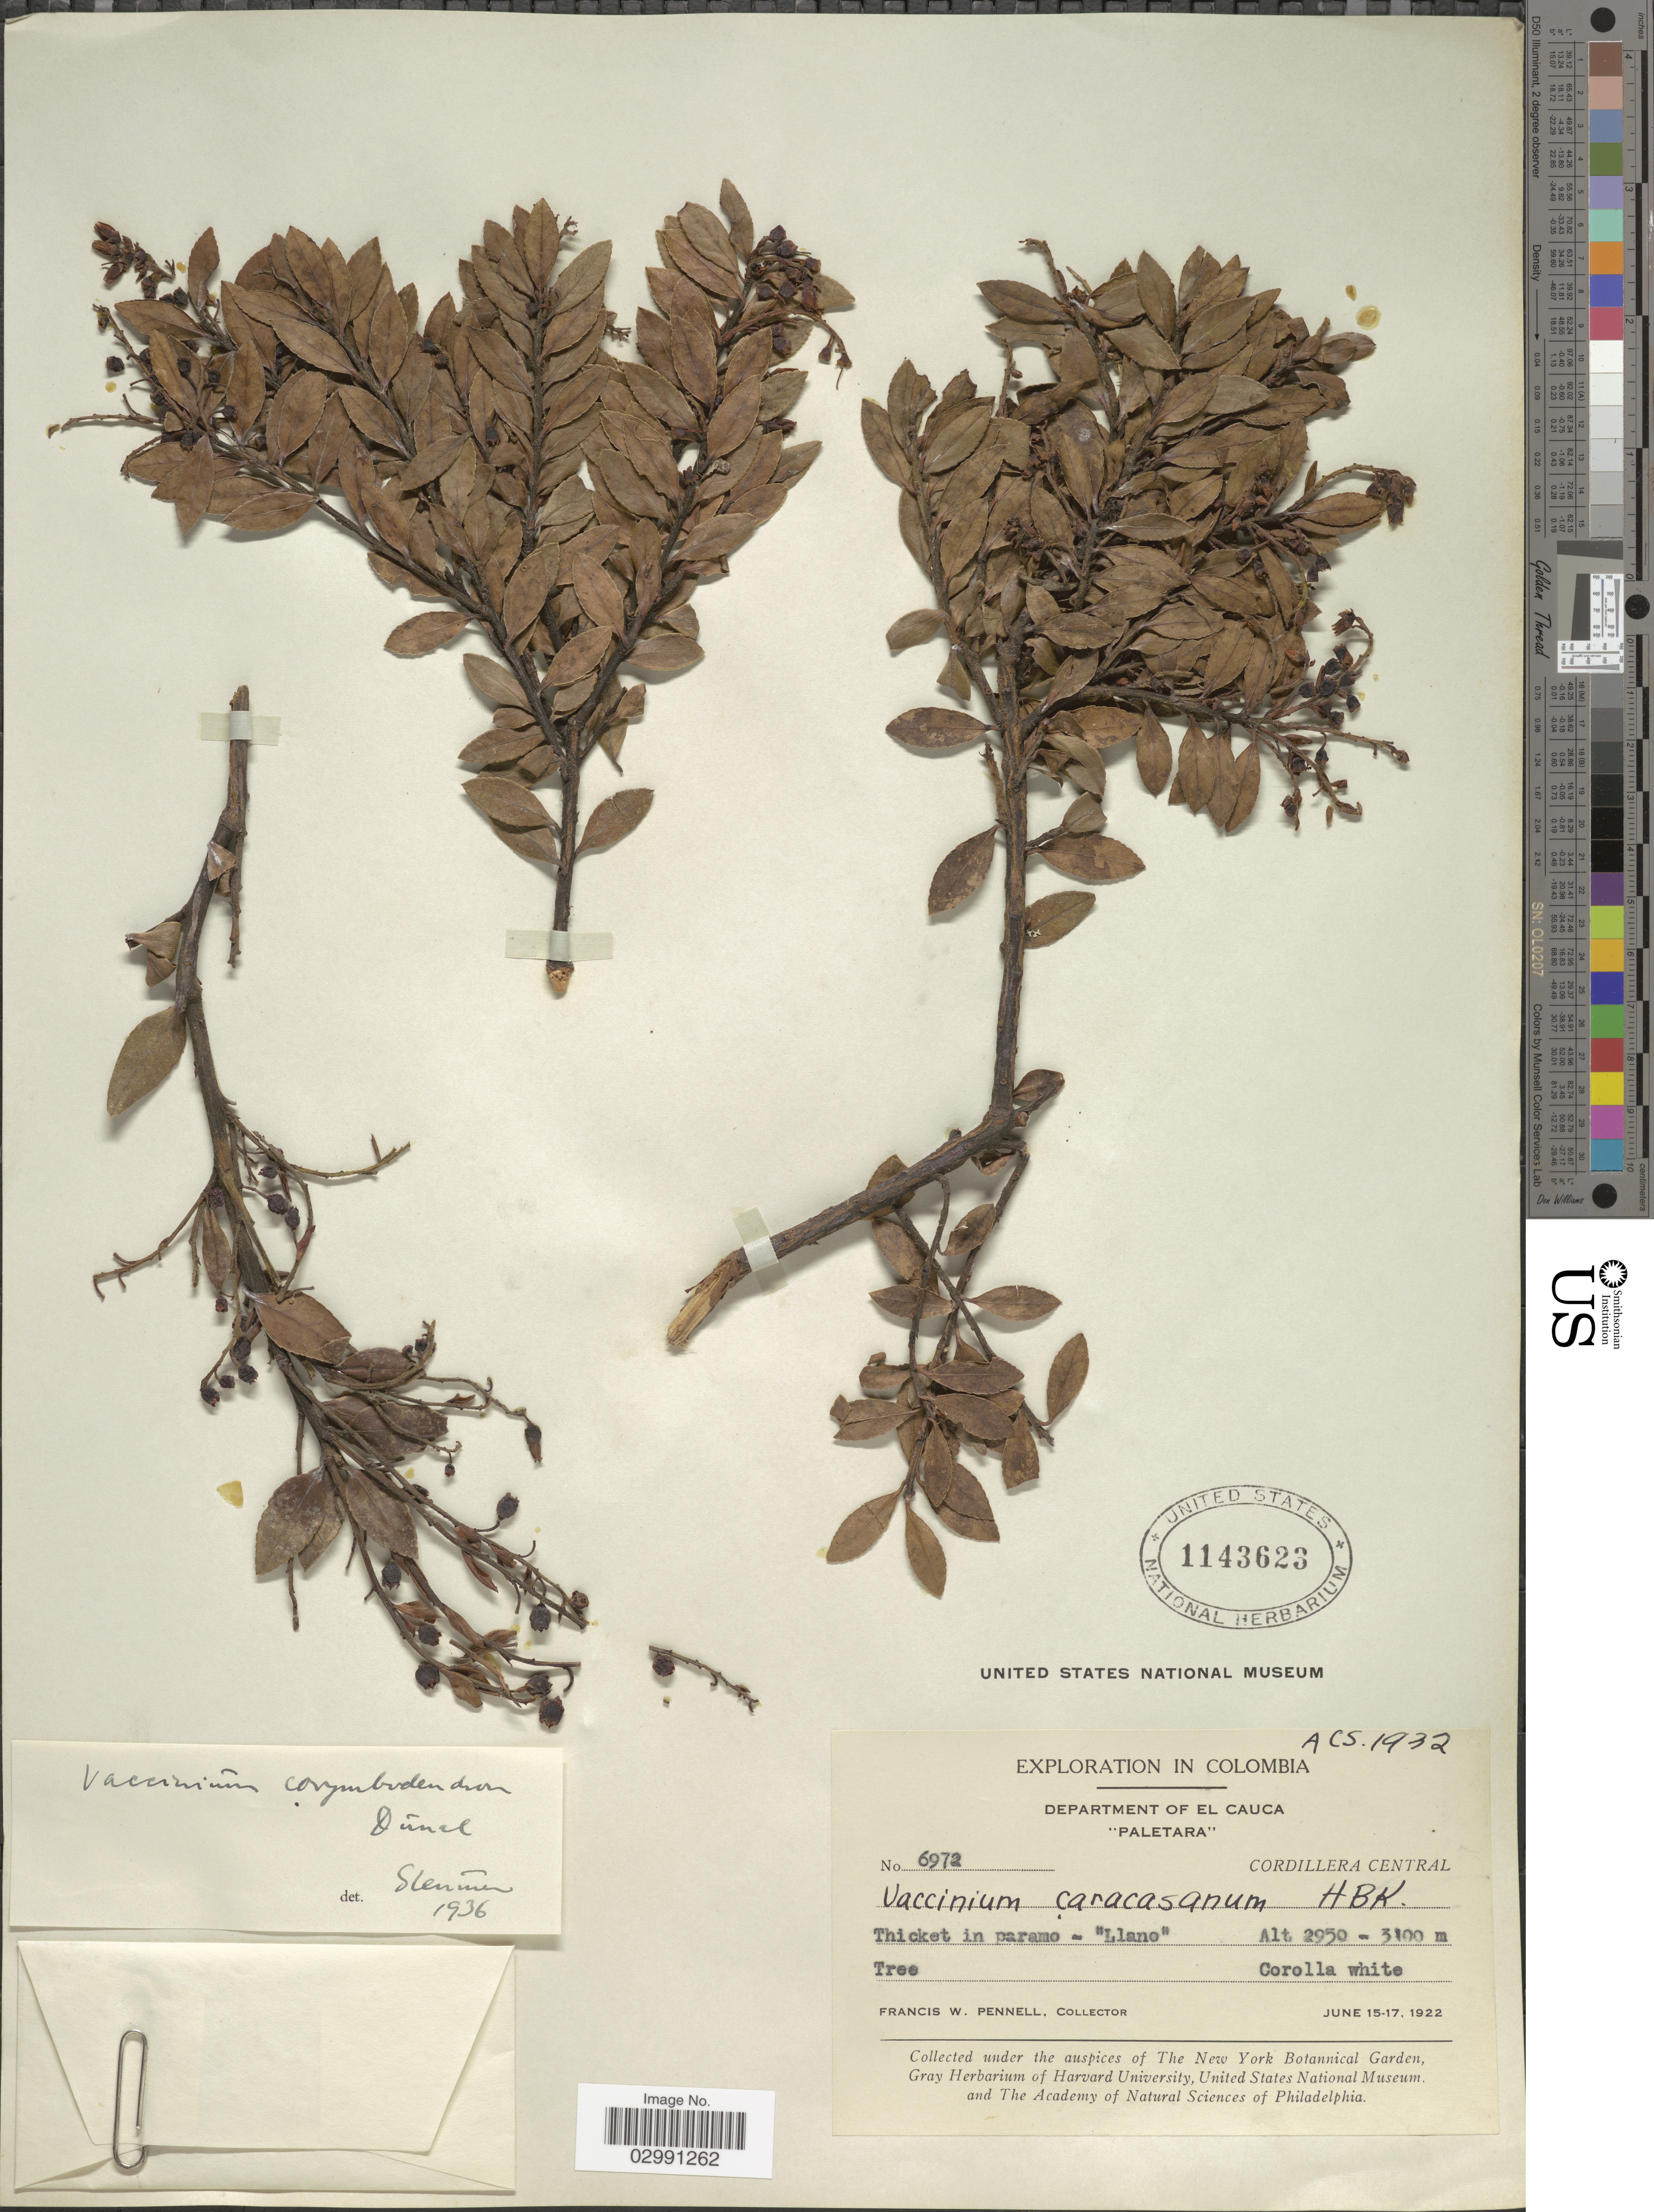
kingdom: Plantae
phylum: Tracheophyta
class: Magnoliopsida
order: Ericales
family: Ericaceae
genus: Vaccinium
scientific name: Vaccinium corymbodendron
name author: Dunal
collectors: F. W. Pennell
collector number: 6972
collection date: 1922-06-15/1922-06-17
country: Colombia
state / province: Cauca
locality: Department of El Cauca "Paletara". Cordillera Central. Thicket in paramo - "Llano".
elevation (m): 2950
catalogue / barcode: US 1143623